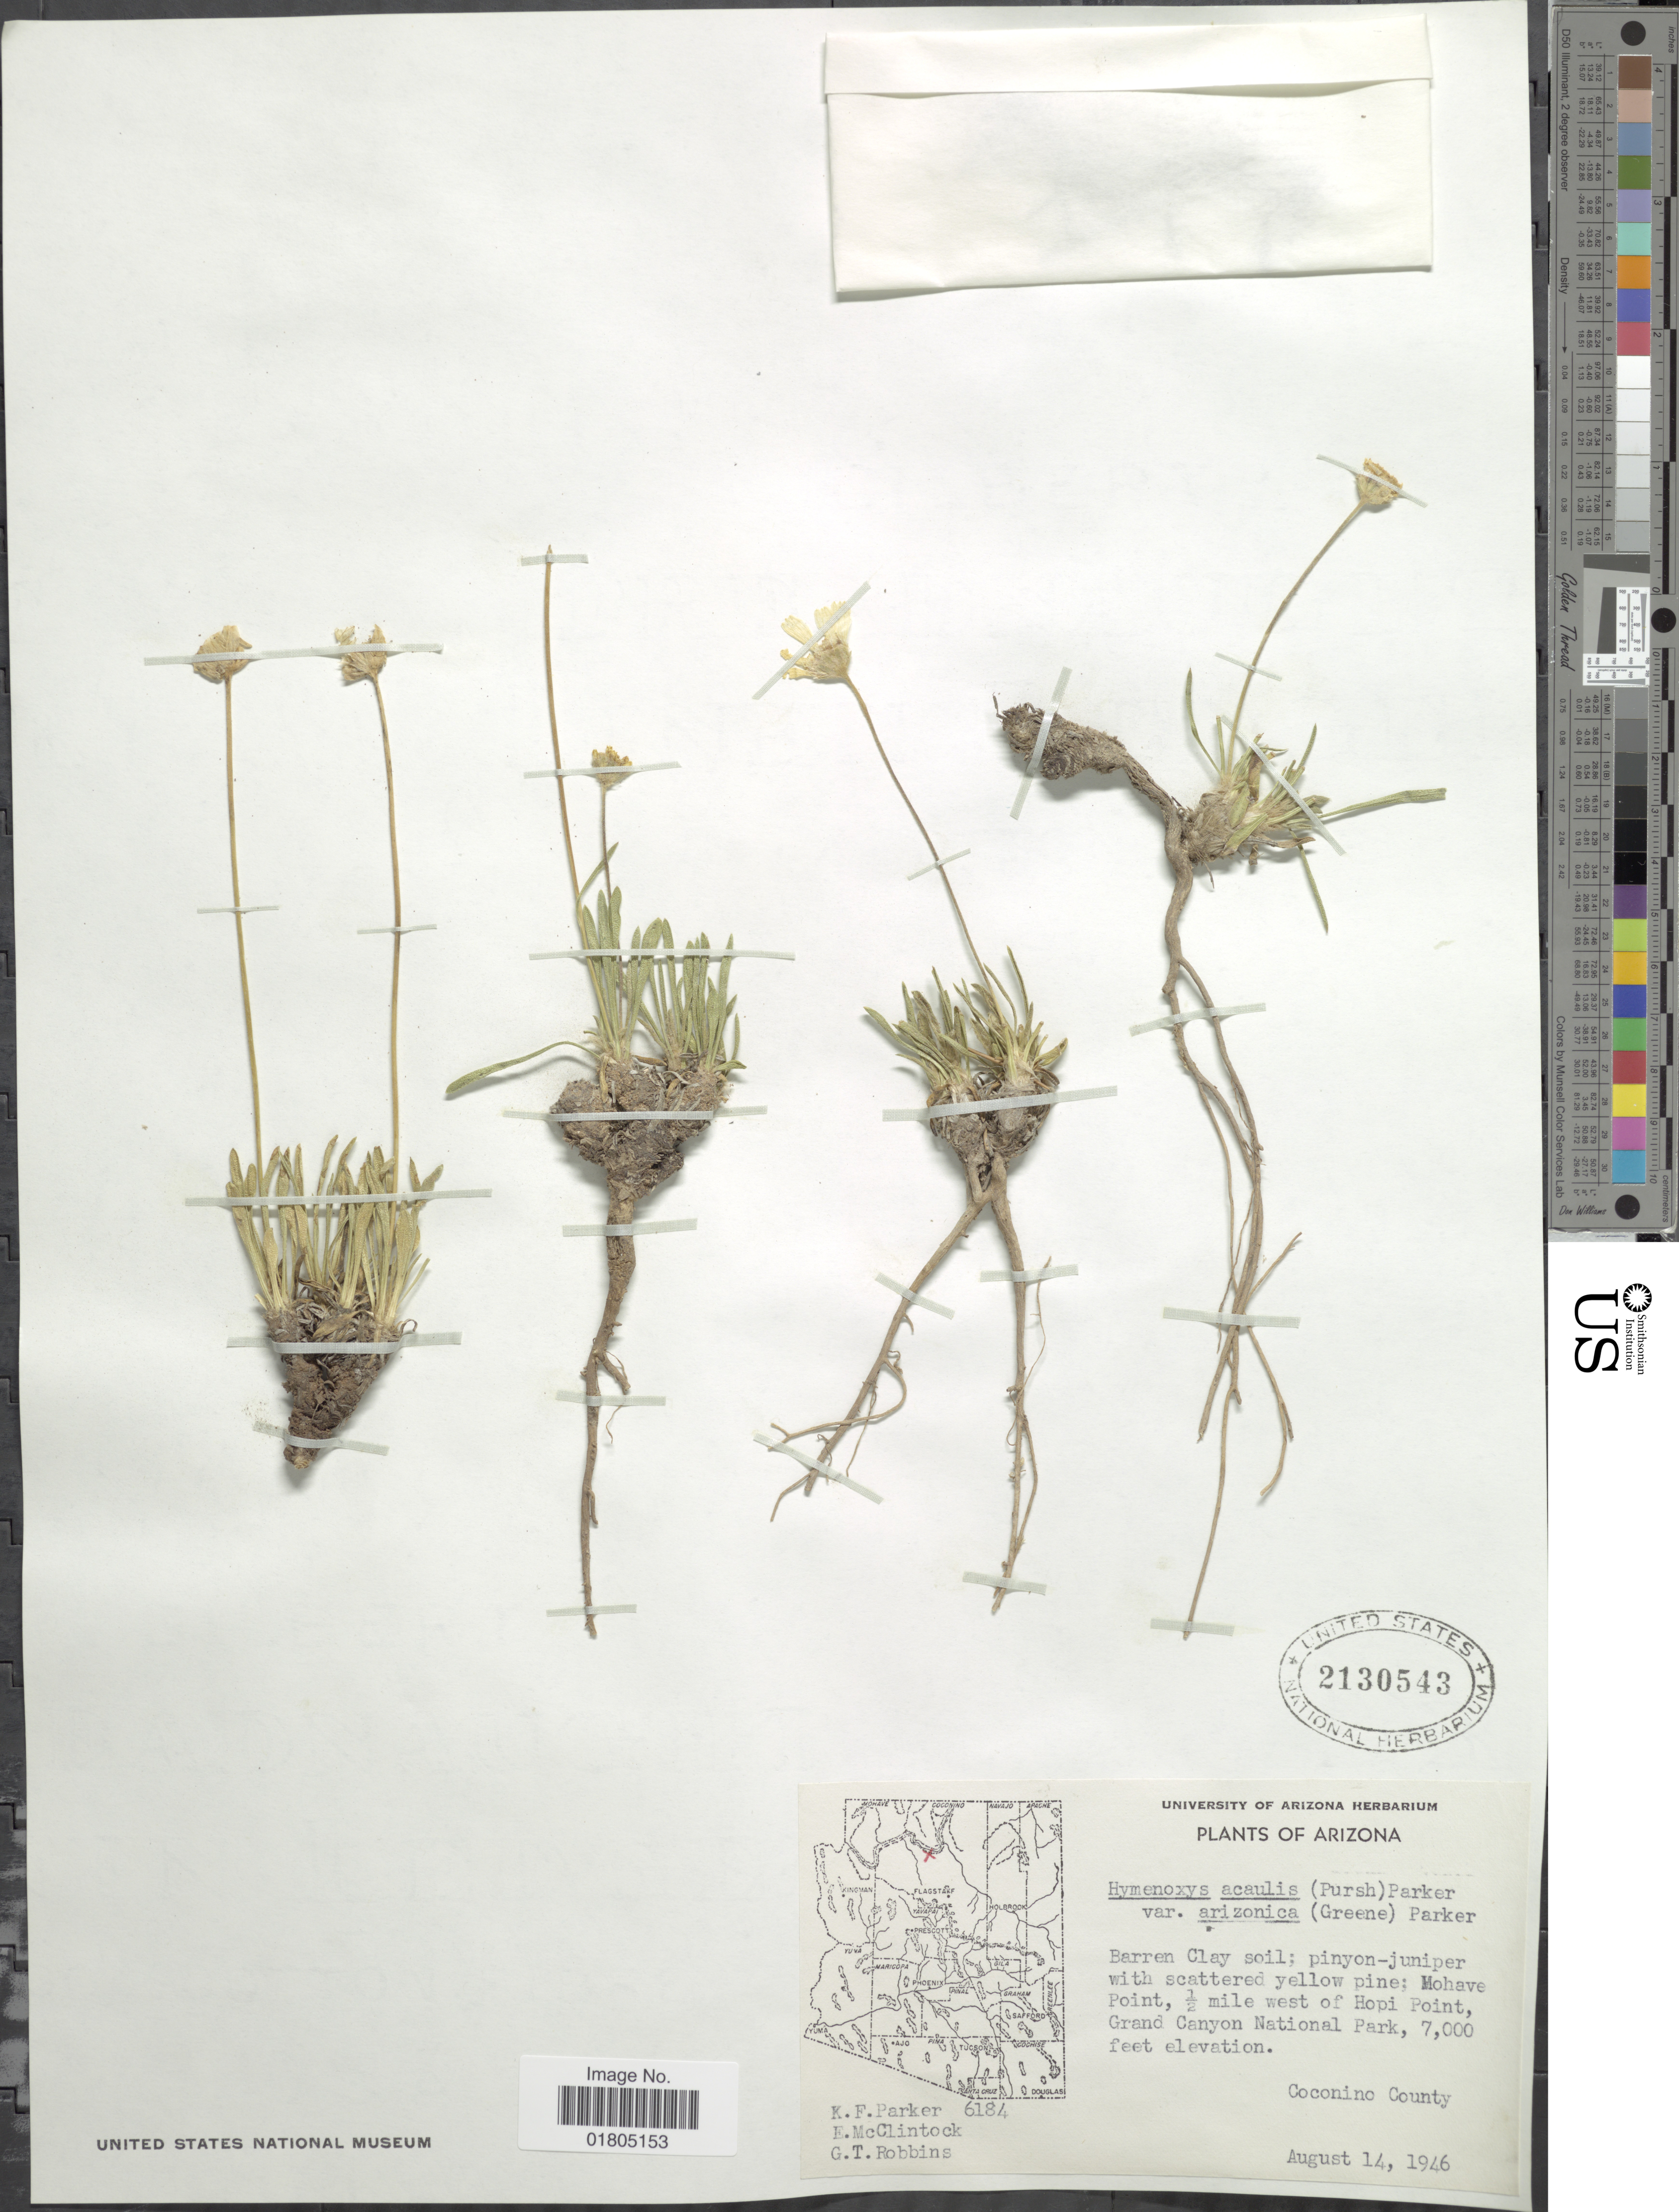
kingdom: Plantae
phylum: Tracheophyta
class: Magnoliopsida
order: Asterales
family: Asteraceae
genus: Actinea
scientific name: Actinea acaulis var. arizonica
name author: (Greene) S.F. Blake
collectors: K. F. Parker, E. McClintock & G. T. Robbins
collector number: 6184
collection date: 1946-08-14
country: United States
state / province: Arizona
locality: Mohave Point, ½ mile west of Hopi Point, Grand Canyon National Park, Coconino Park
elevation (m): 2134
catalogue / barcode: US 2130543